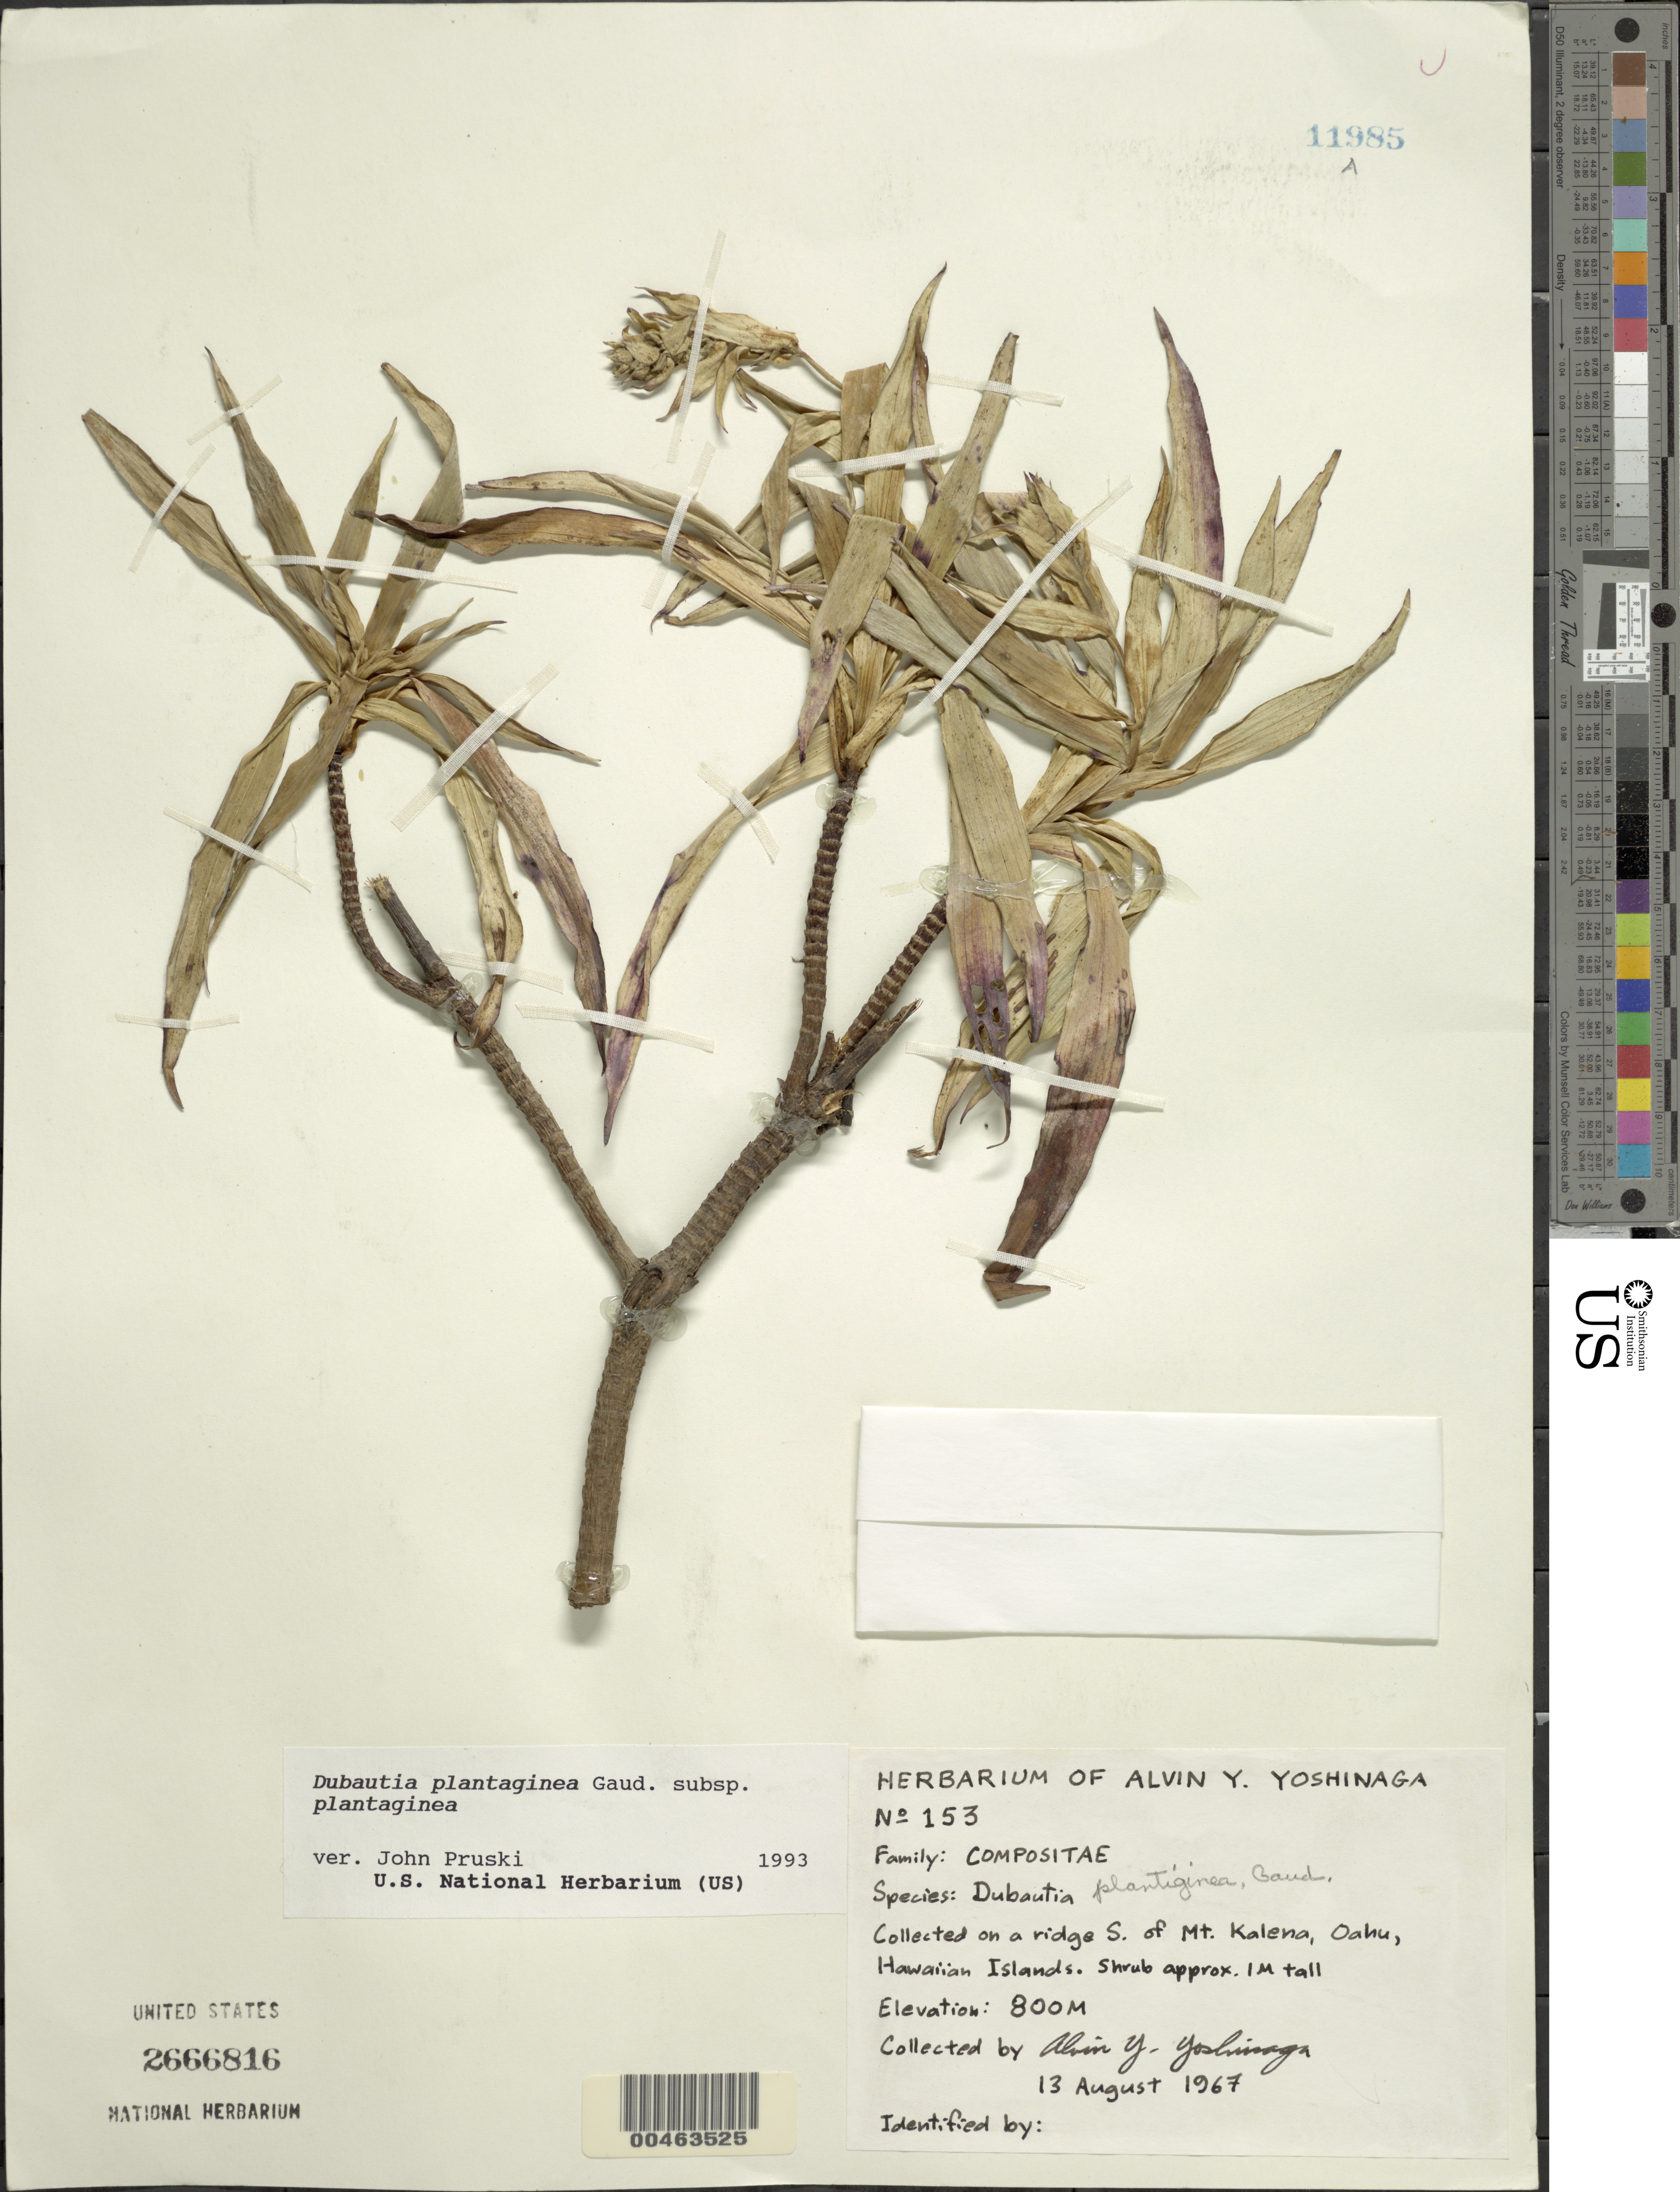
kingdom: Plantae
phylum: Tracheophyta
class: Magnoliopsida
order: Asterales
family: Asteraceae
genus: Dubautia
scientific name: Dubautia plantaginea subsp. plantaginea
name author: Gaudich.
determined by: Pruski, J. F.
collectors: A. Yoshinaga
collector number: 153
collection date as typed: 13 Aug 1967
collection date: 1967-08-13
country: United States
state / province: Hawaii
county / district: Honolulu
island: Oahu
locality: Collected on a ridge south of Mt. Kalena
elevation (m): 800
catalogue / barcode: US 2666816